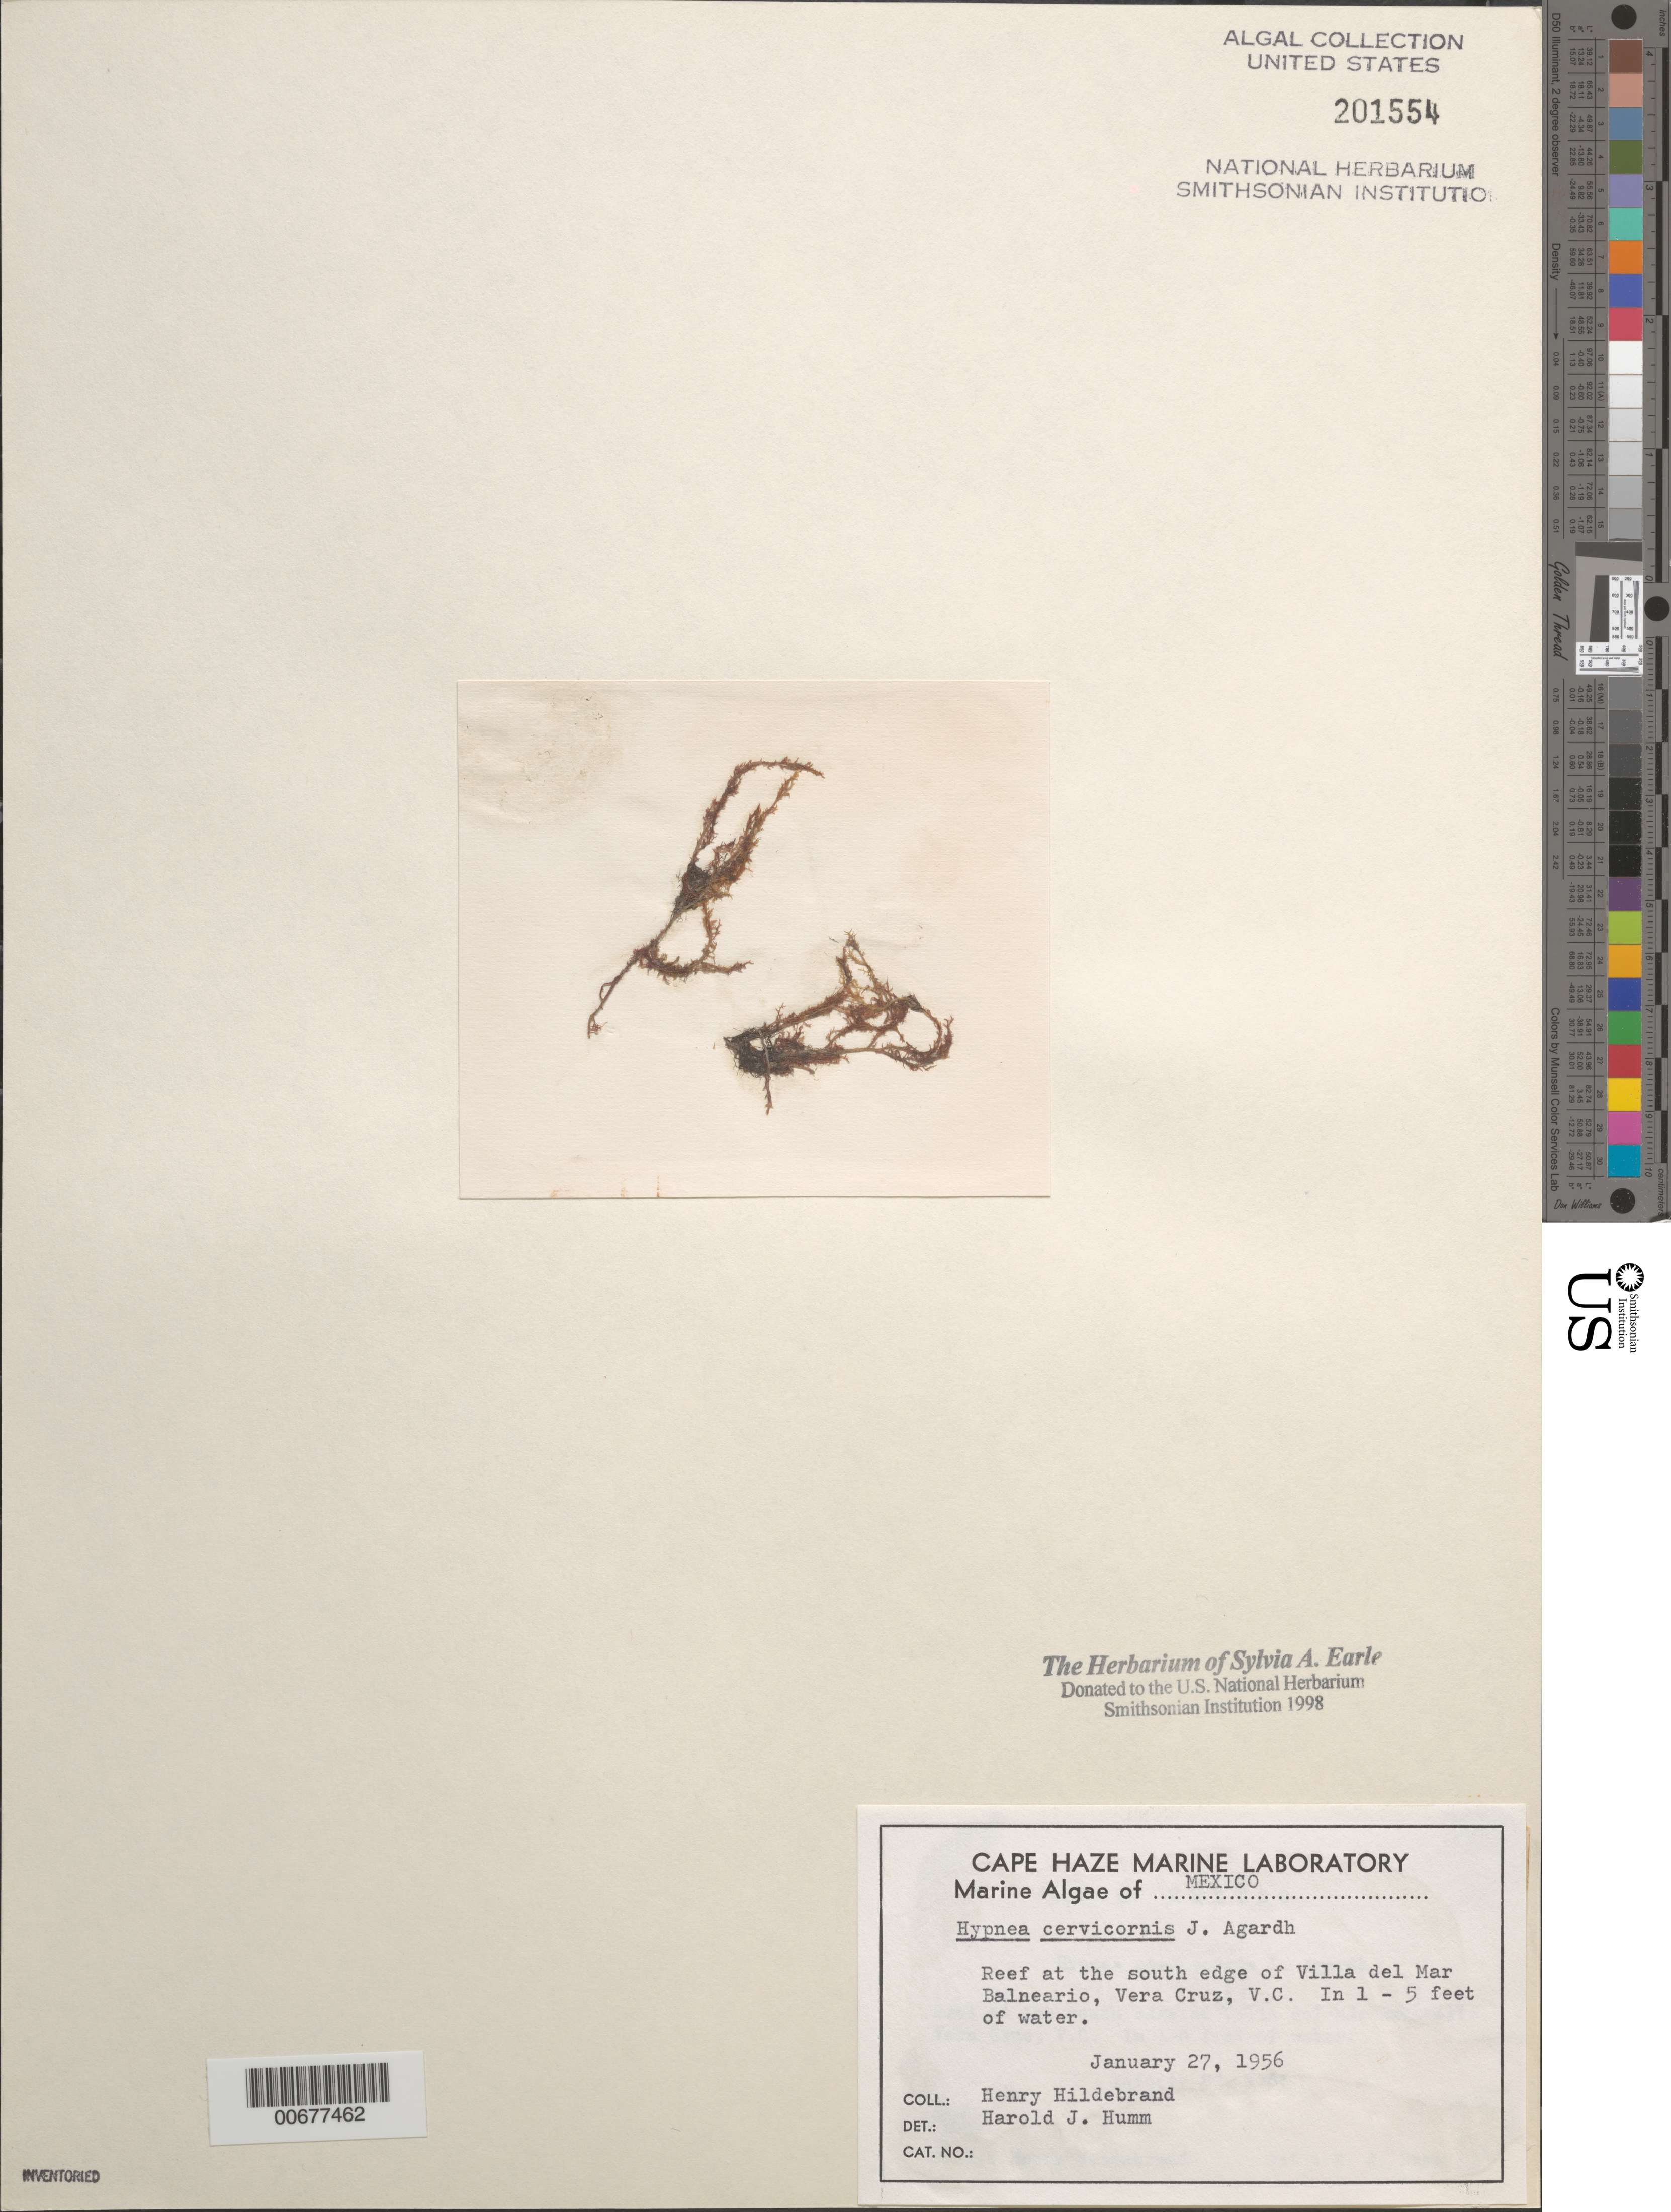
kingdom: Plantae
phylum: Rhodophyta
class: Florideophyceae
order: Gigartinales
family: Cystocloniaceae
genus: Hypnea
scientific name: Hypnea cervicornis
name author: J. Agardh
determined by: Humm, Harold J.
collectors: H. Hildebrand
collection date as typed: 27 Jan 1956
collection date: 1956-01-27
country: Mexico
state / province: Veracruz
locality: Villa del Mar Balneario, Veracruz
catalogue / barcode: US 201554